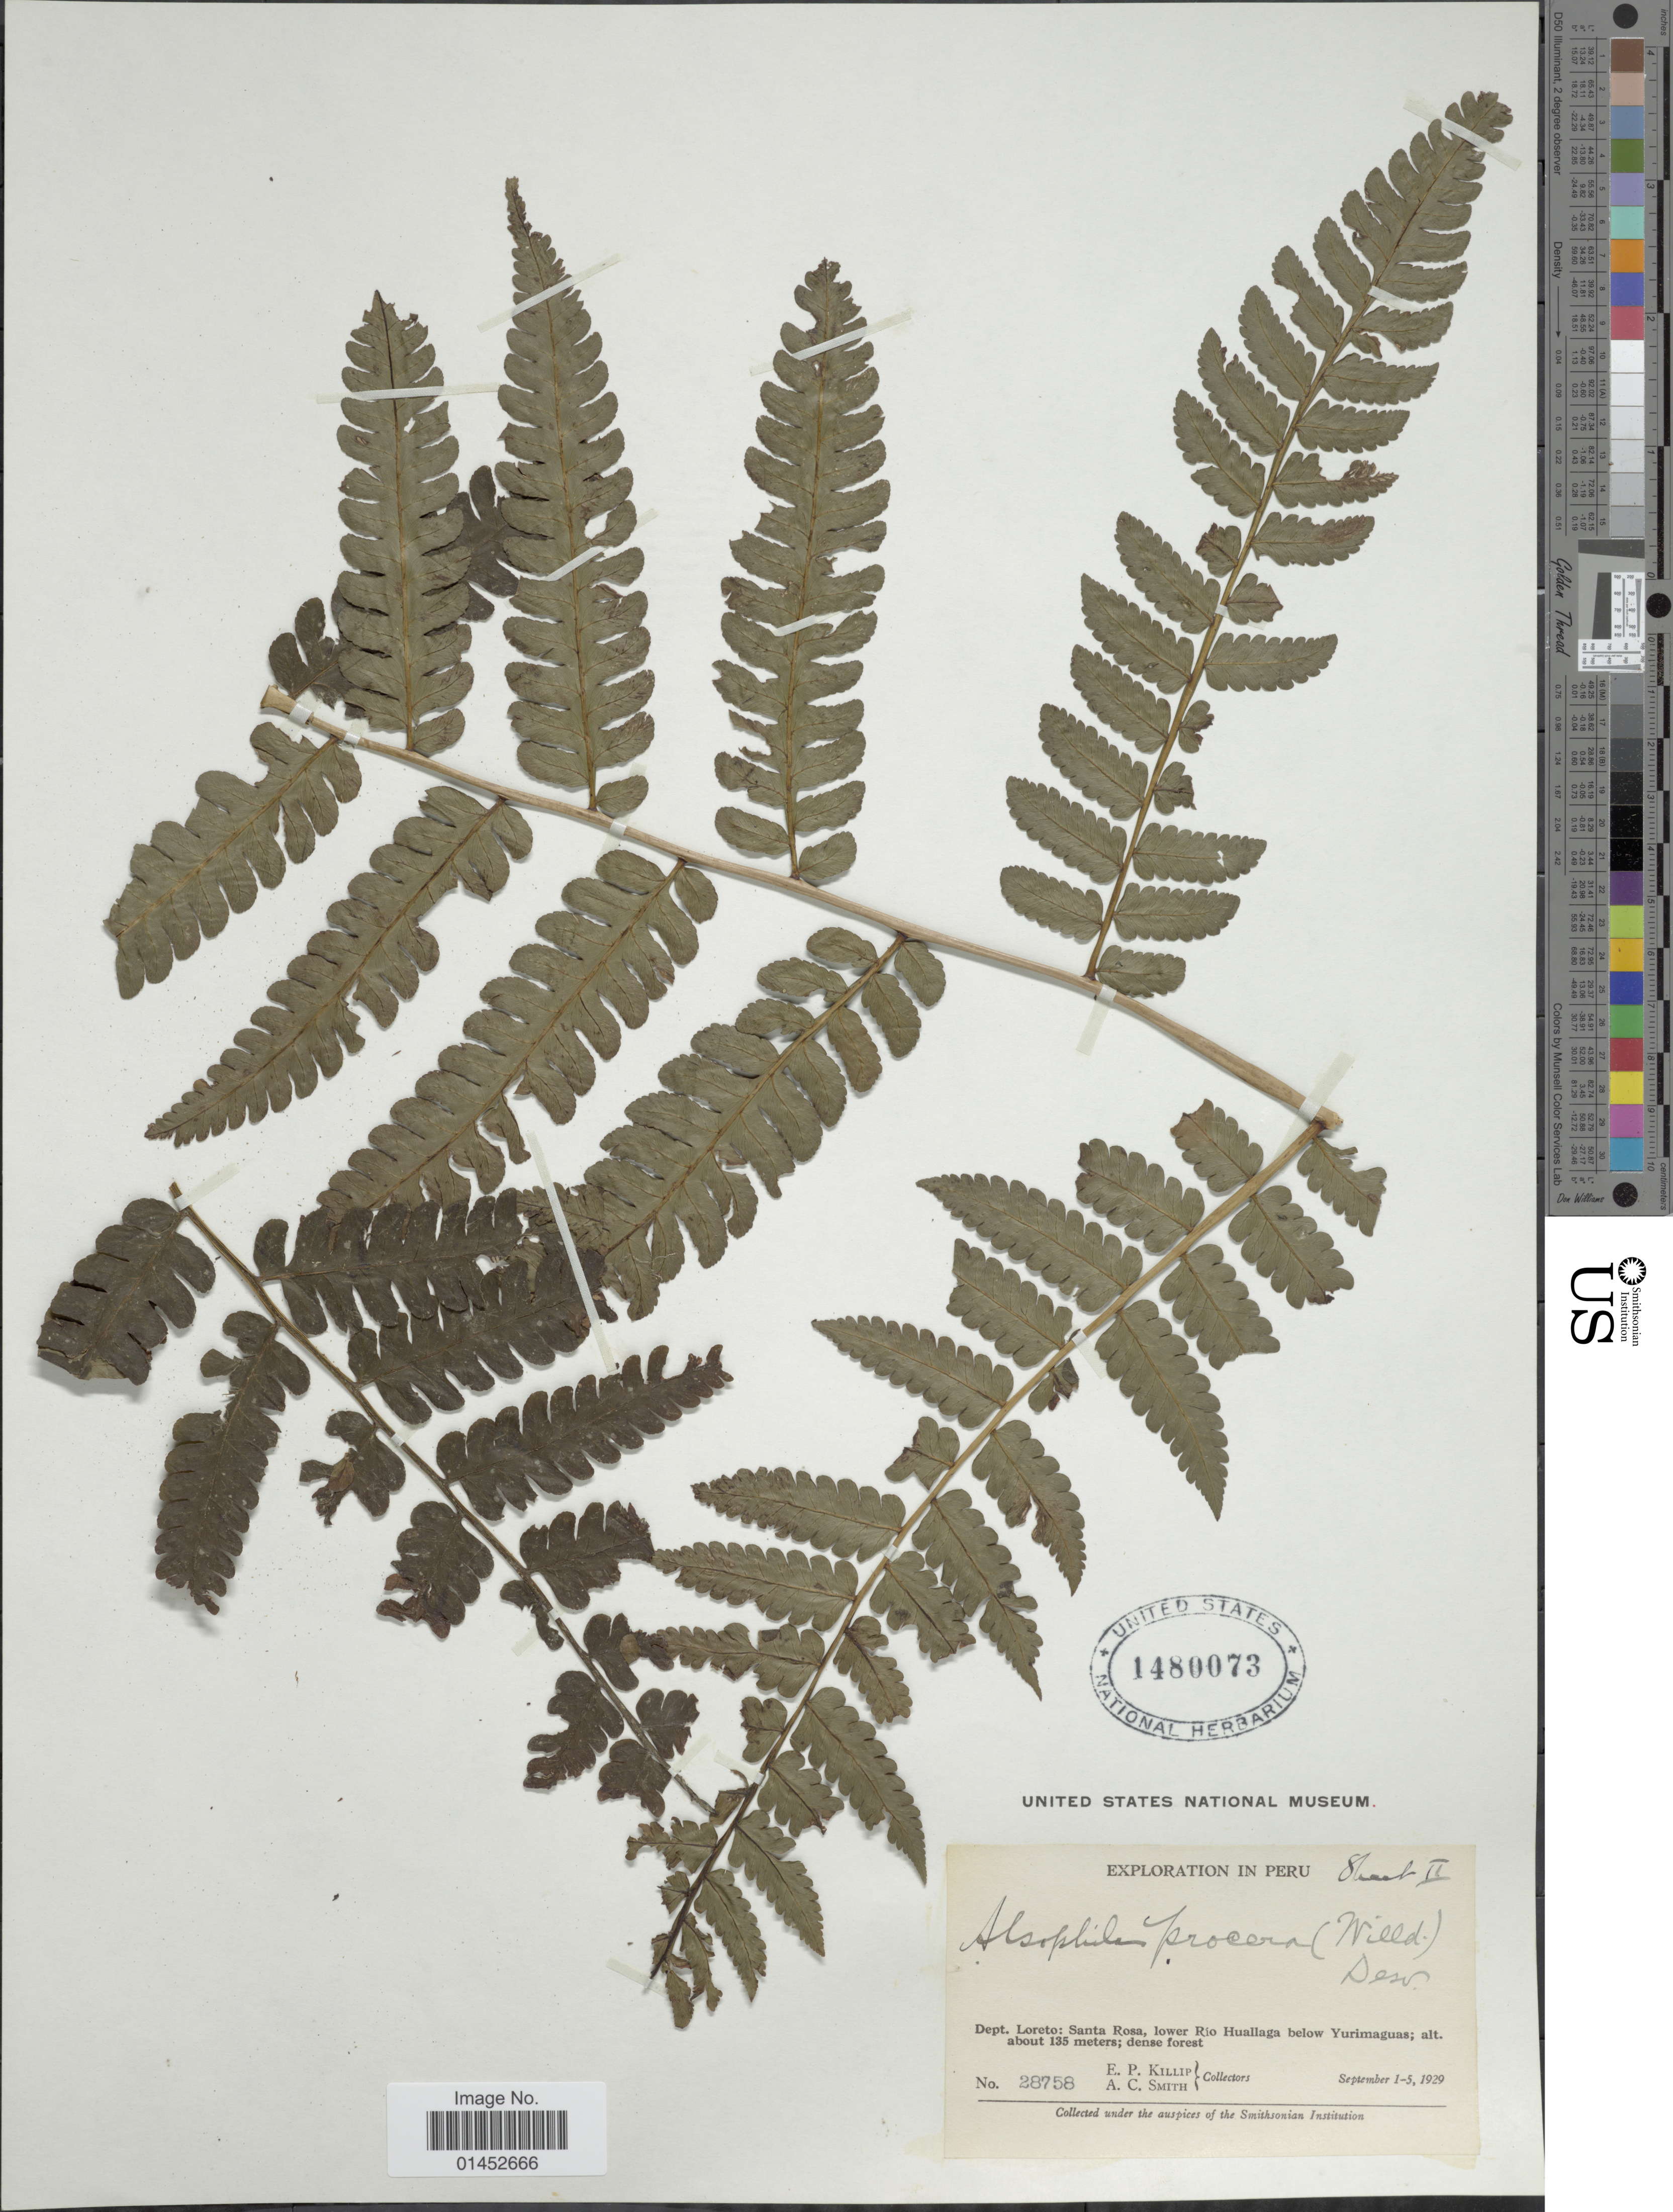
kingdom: Plantae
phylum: Tracheophyta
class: Polypodiopsida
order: Cyatheales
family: Cyatheaceae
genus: Cyathea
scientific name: Cyathea pungens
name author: (Willd.) Domin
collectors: E. P. Killip & A. C. Smith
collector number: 28758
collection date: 1929-09-01/1929-09-05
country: Peru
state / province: Loreto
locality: Dept. Loreto: Santa Rosa, lower Rio Huallaga below Yurimaguas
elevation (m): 135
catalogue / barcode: US 1480073